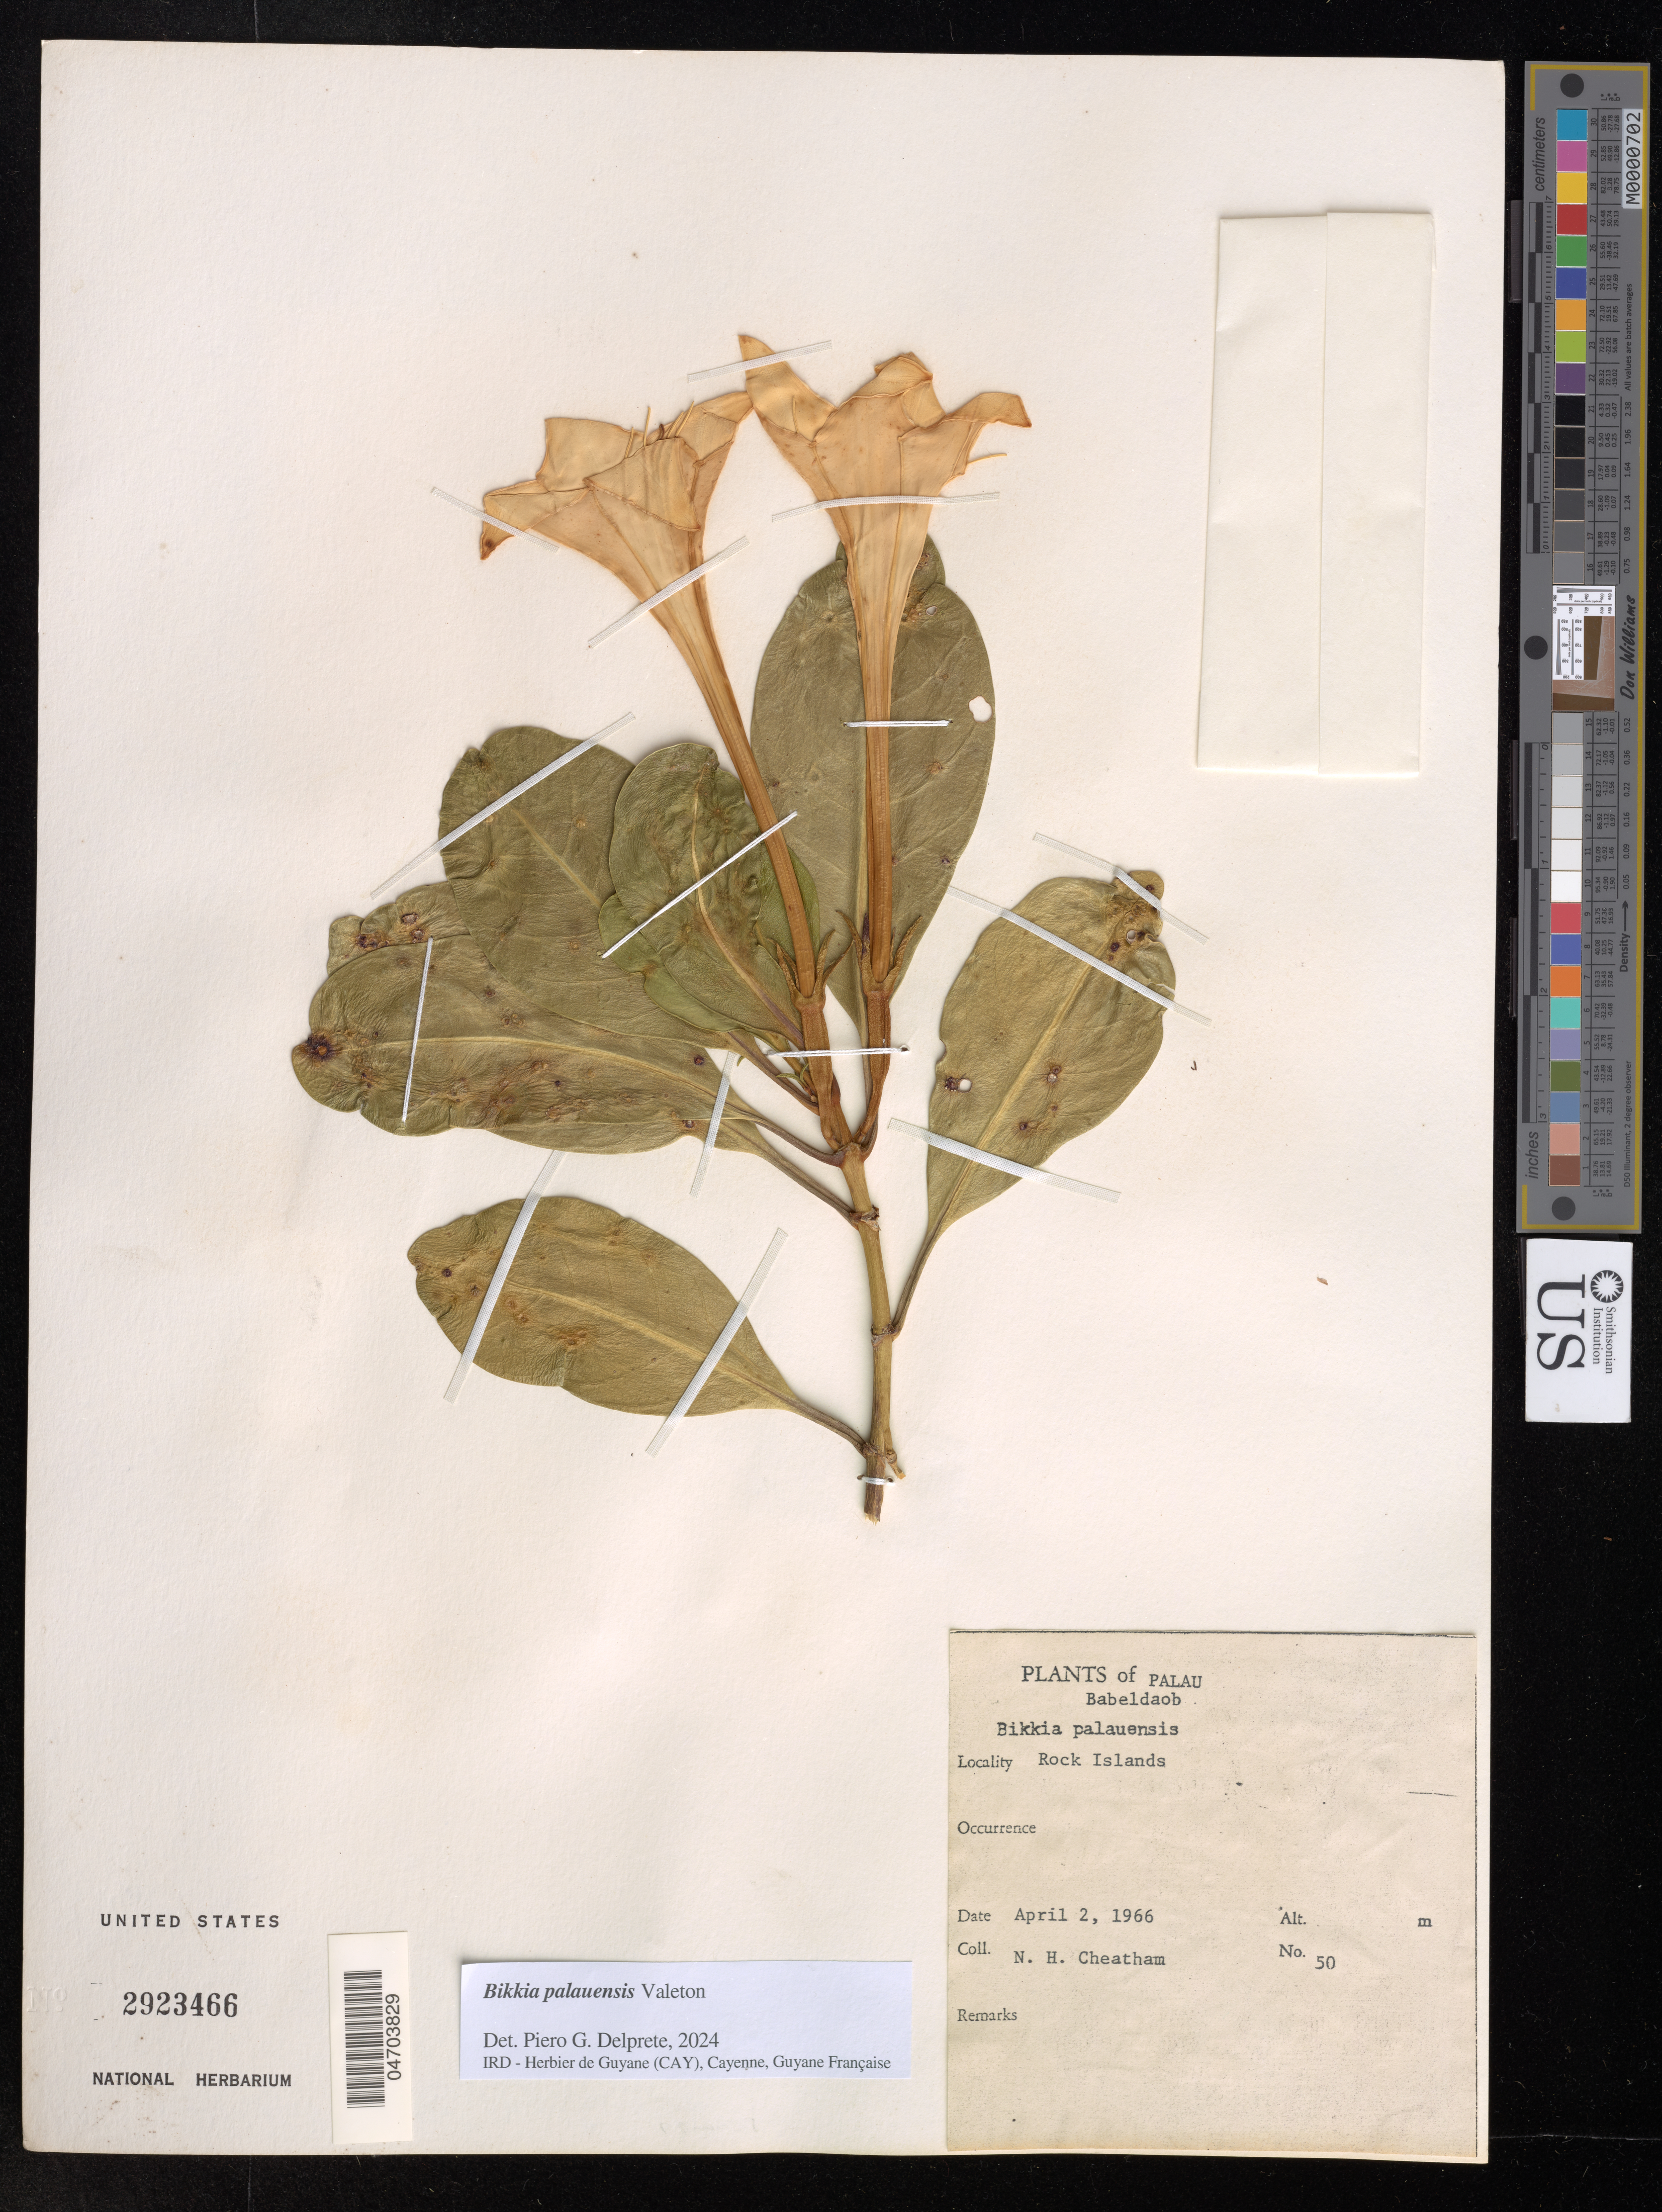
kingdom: Plantae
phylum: Tracheophyta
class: Magnoliopsida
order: Gentianales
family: Rubiaceae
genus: Bikkia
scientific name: Bikkia palauensis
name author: Valeton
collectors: N. H. Cheatham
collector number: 50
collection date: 1966-04-02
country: Palau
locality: Palau Babeldaob, Rock Islands.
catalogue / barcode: US 2923466